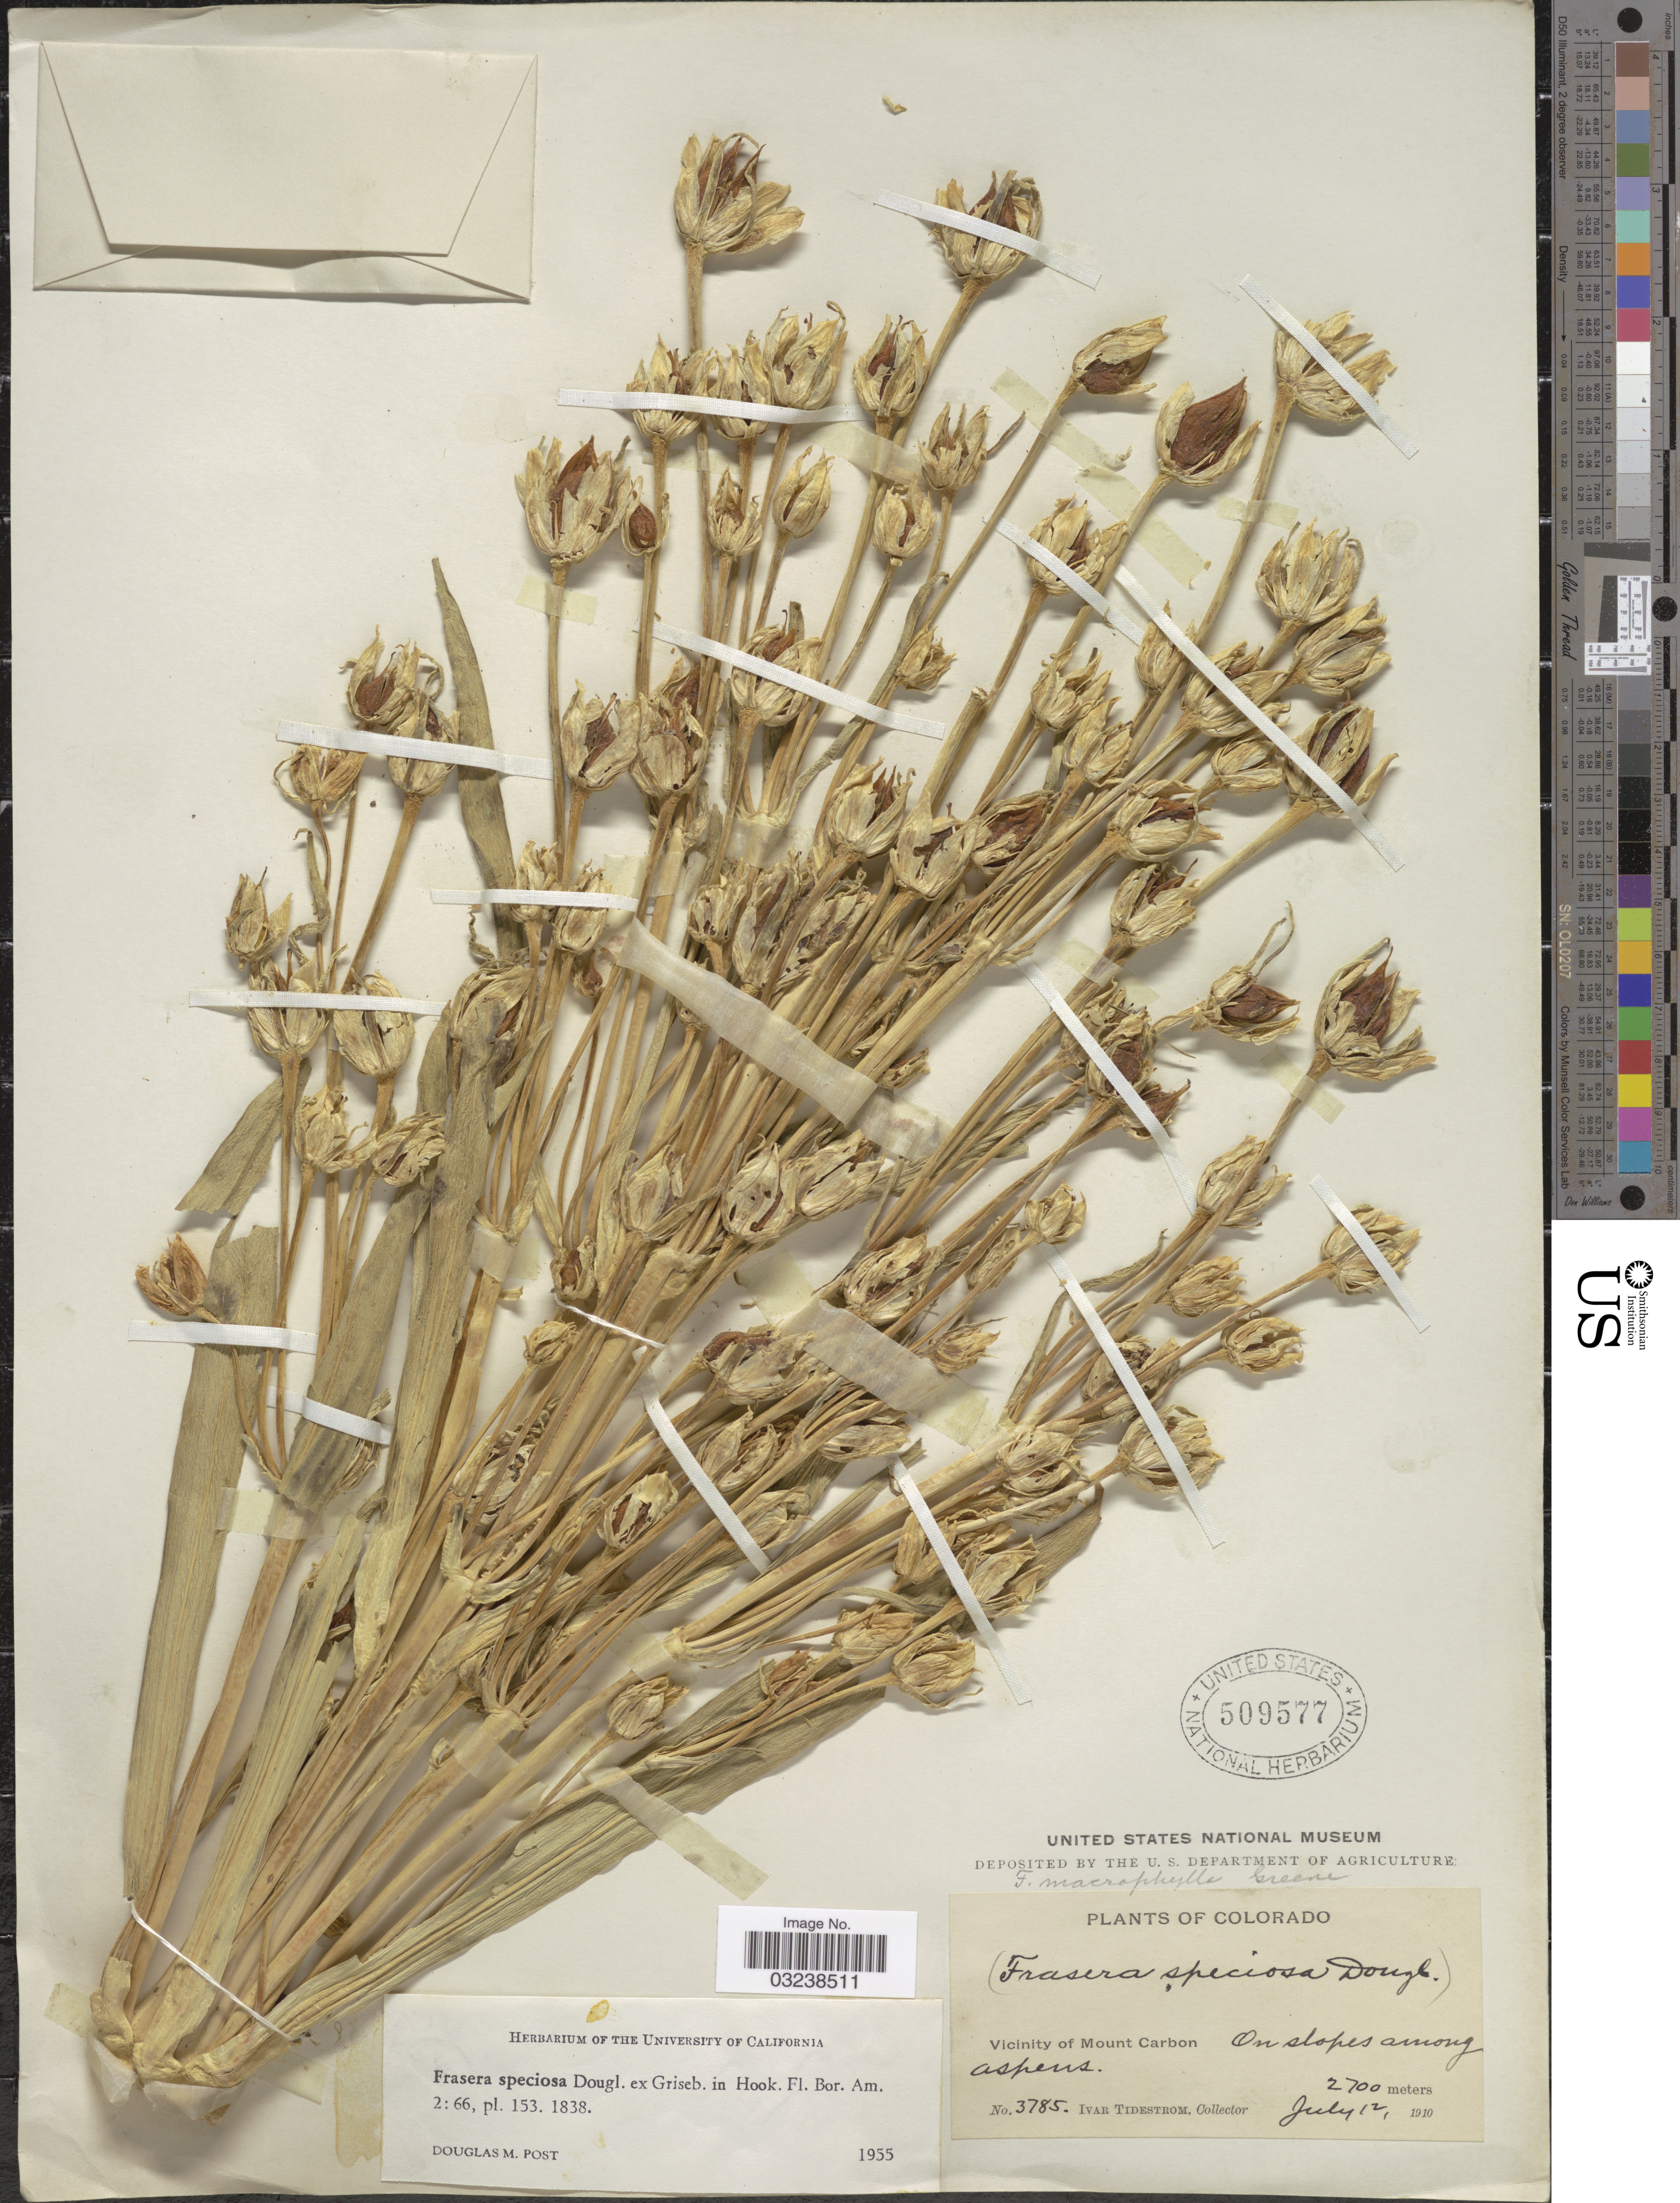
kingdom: Plantae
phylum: Tracheophyta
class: Magnoliopsida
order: Gentianales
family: Gentianaceae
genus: Swertia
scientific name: Swertia radiata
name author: (Kellogg) Kuntze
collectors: I. F. Tidestrom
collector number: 3785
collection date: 1910-07-12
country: United States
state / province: Colorado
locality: Vicinity of Mount Carbon. On slopes among aspens.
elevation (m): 2700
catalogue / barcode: US 509577